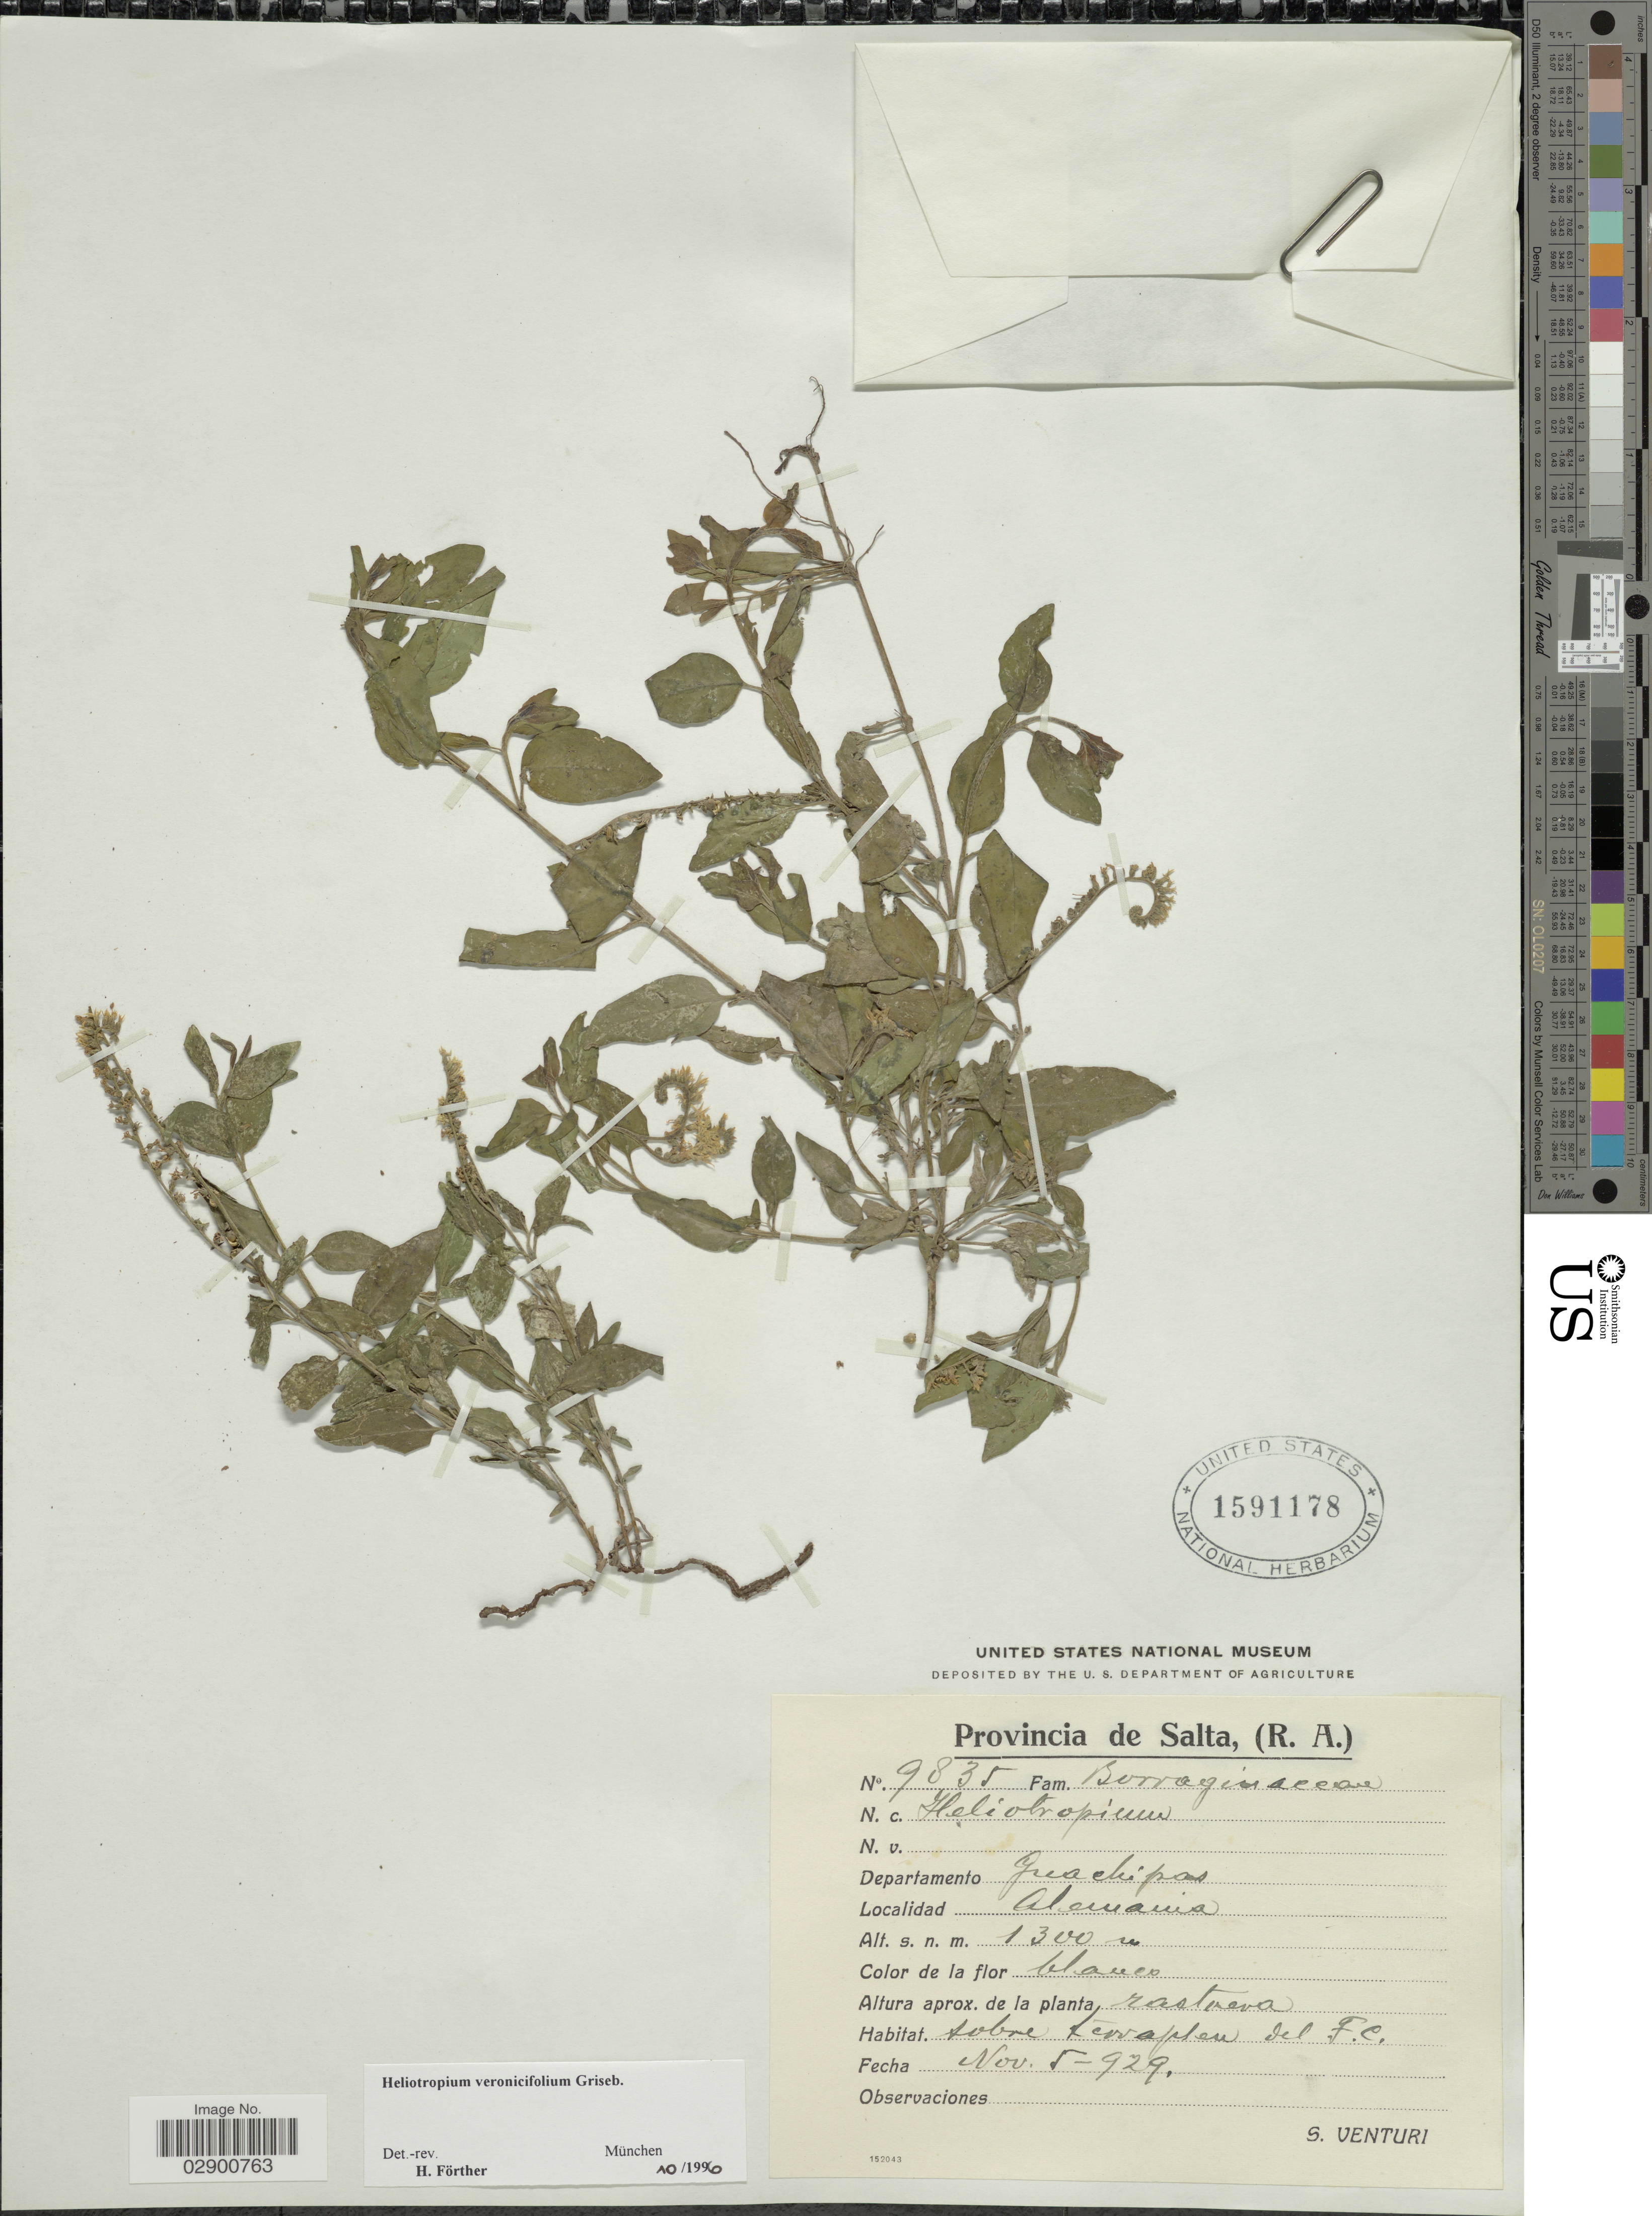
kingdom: Plantae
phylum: Tracheophyta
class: Magnoliopsida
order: Boraginales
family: Heliotropiaceae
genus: Heliotropium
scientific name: Heliotropium veronicifolium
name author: Griseb.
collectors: S. Venturi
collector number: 9835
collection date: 1929-11-05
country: Argentina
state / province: Salta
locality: Provincia de Salta, (R.A.). Departamento Guachipas. Alemania.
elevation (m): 1300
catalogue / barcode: US 1591178